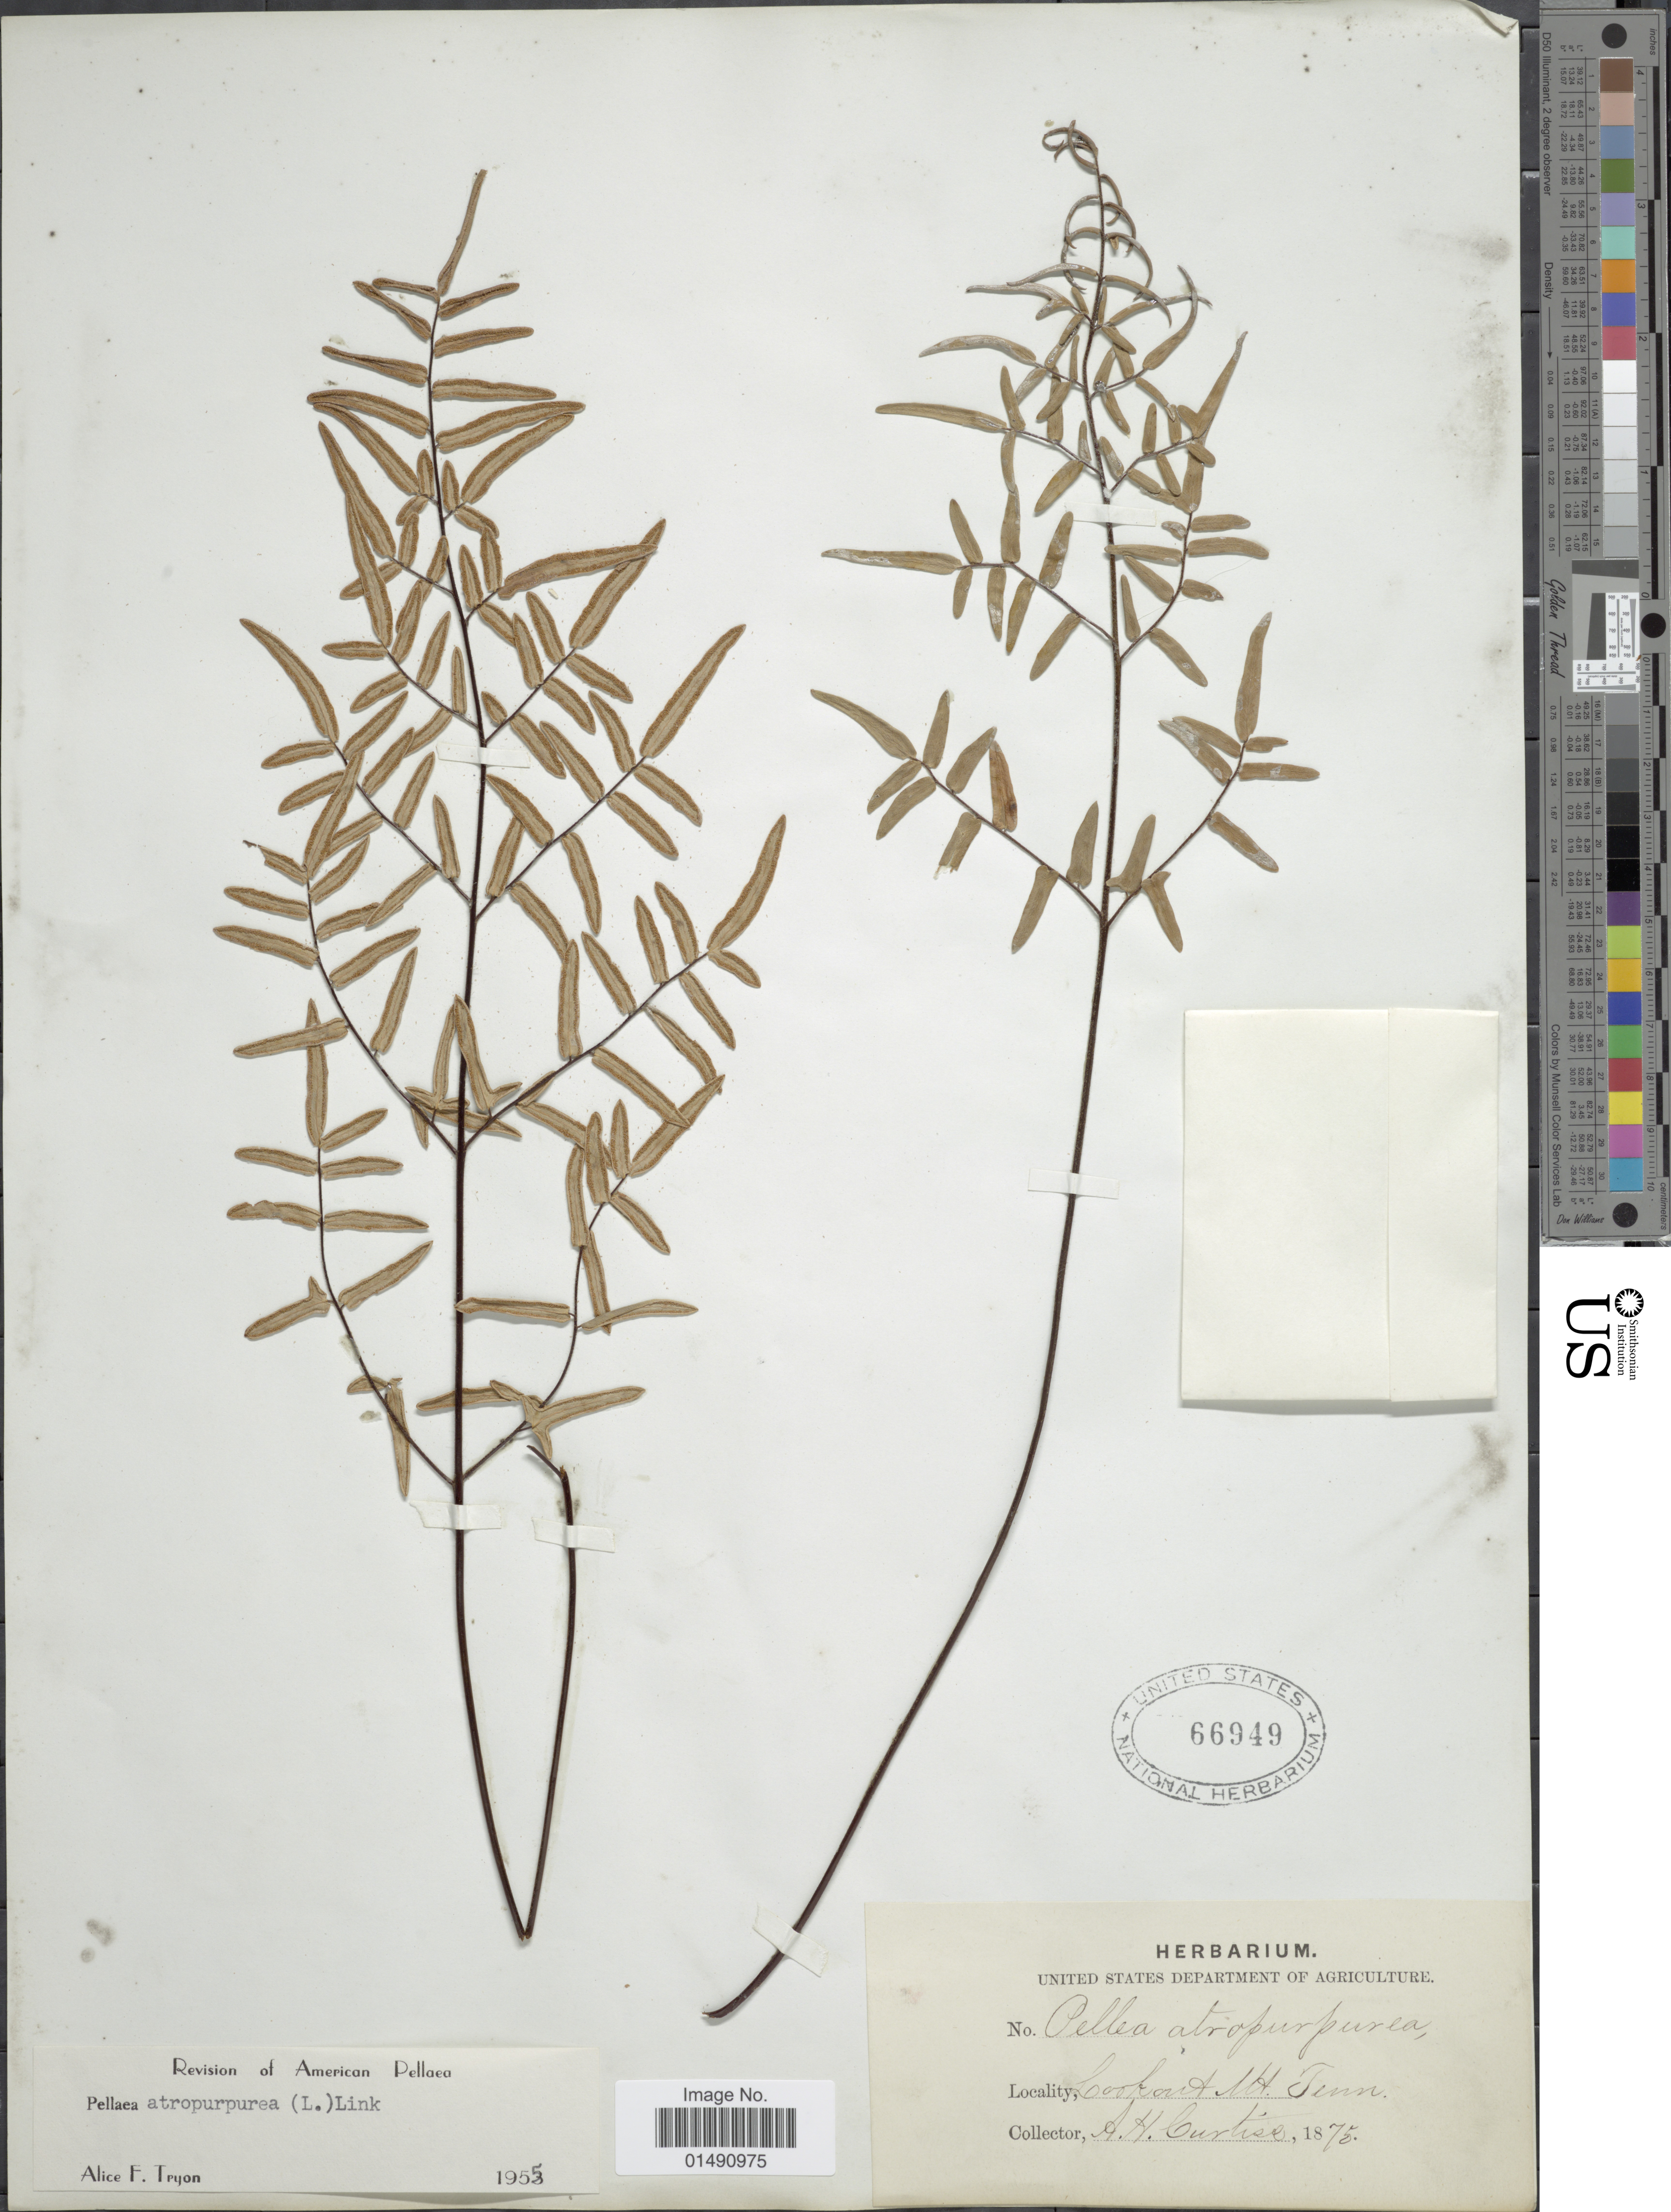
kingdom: Plantae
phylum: Tracheophyta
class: Polypodiopsida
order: Polypodiales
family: Pteridaceae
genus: Pellaea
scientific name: Pellaea atropurpurea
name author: (L.) Link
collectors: A. Curtis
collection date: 1875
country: United States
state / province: Tennessee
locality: Lookout Mt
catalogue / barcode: US 66949